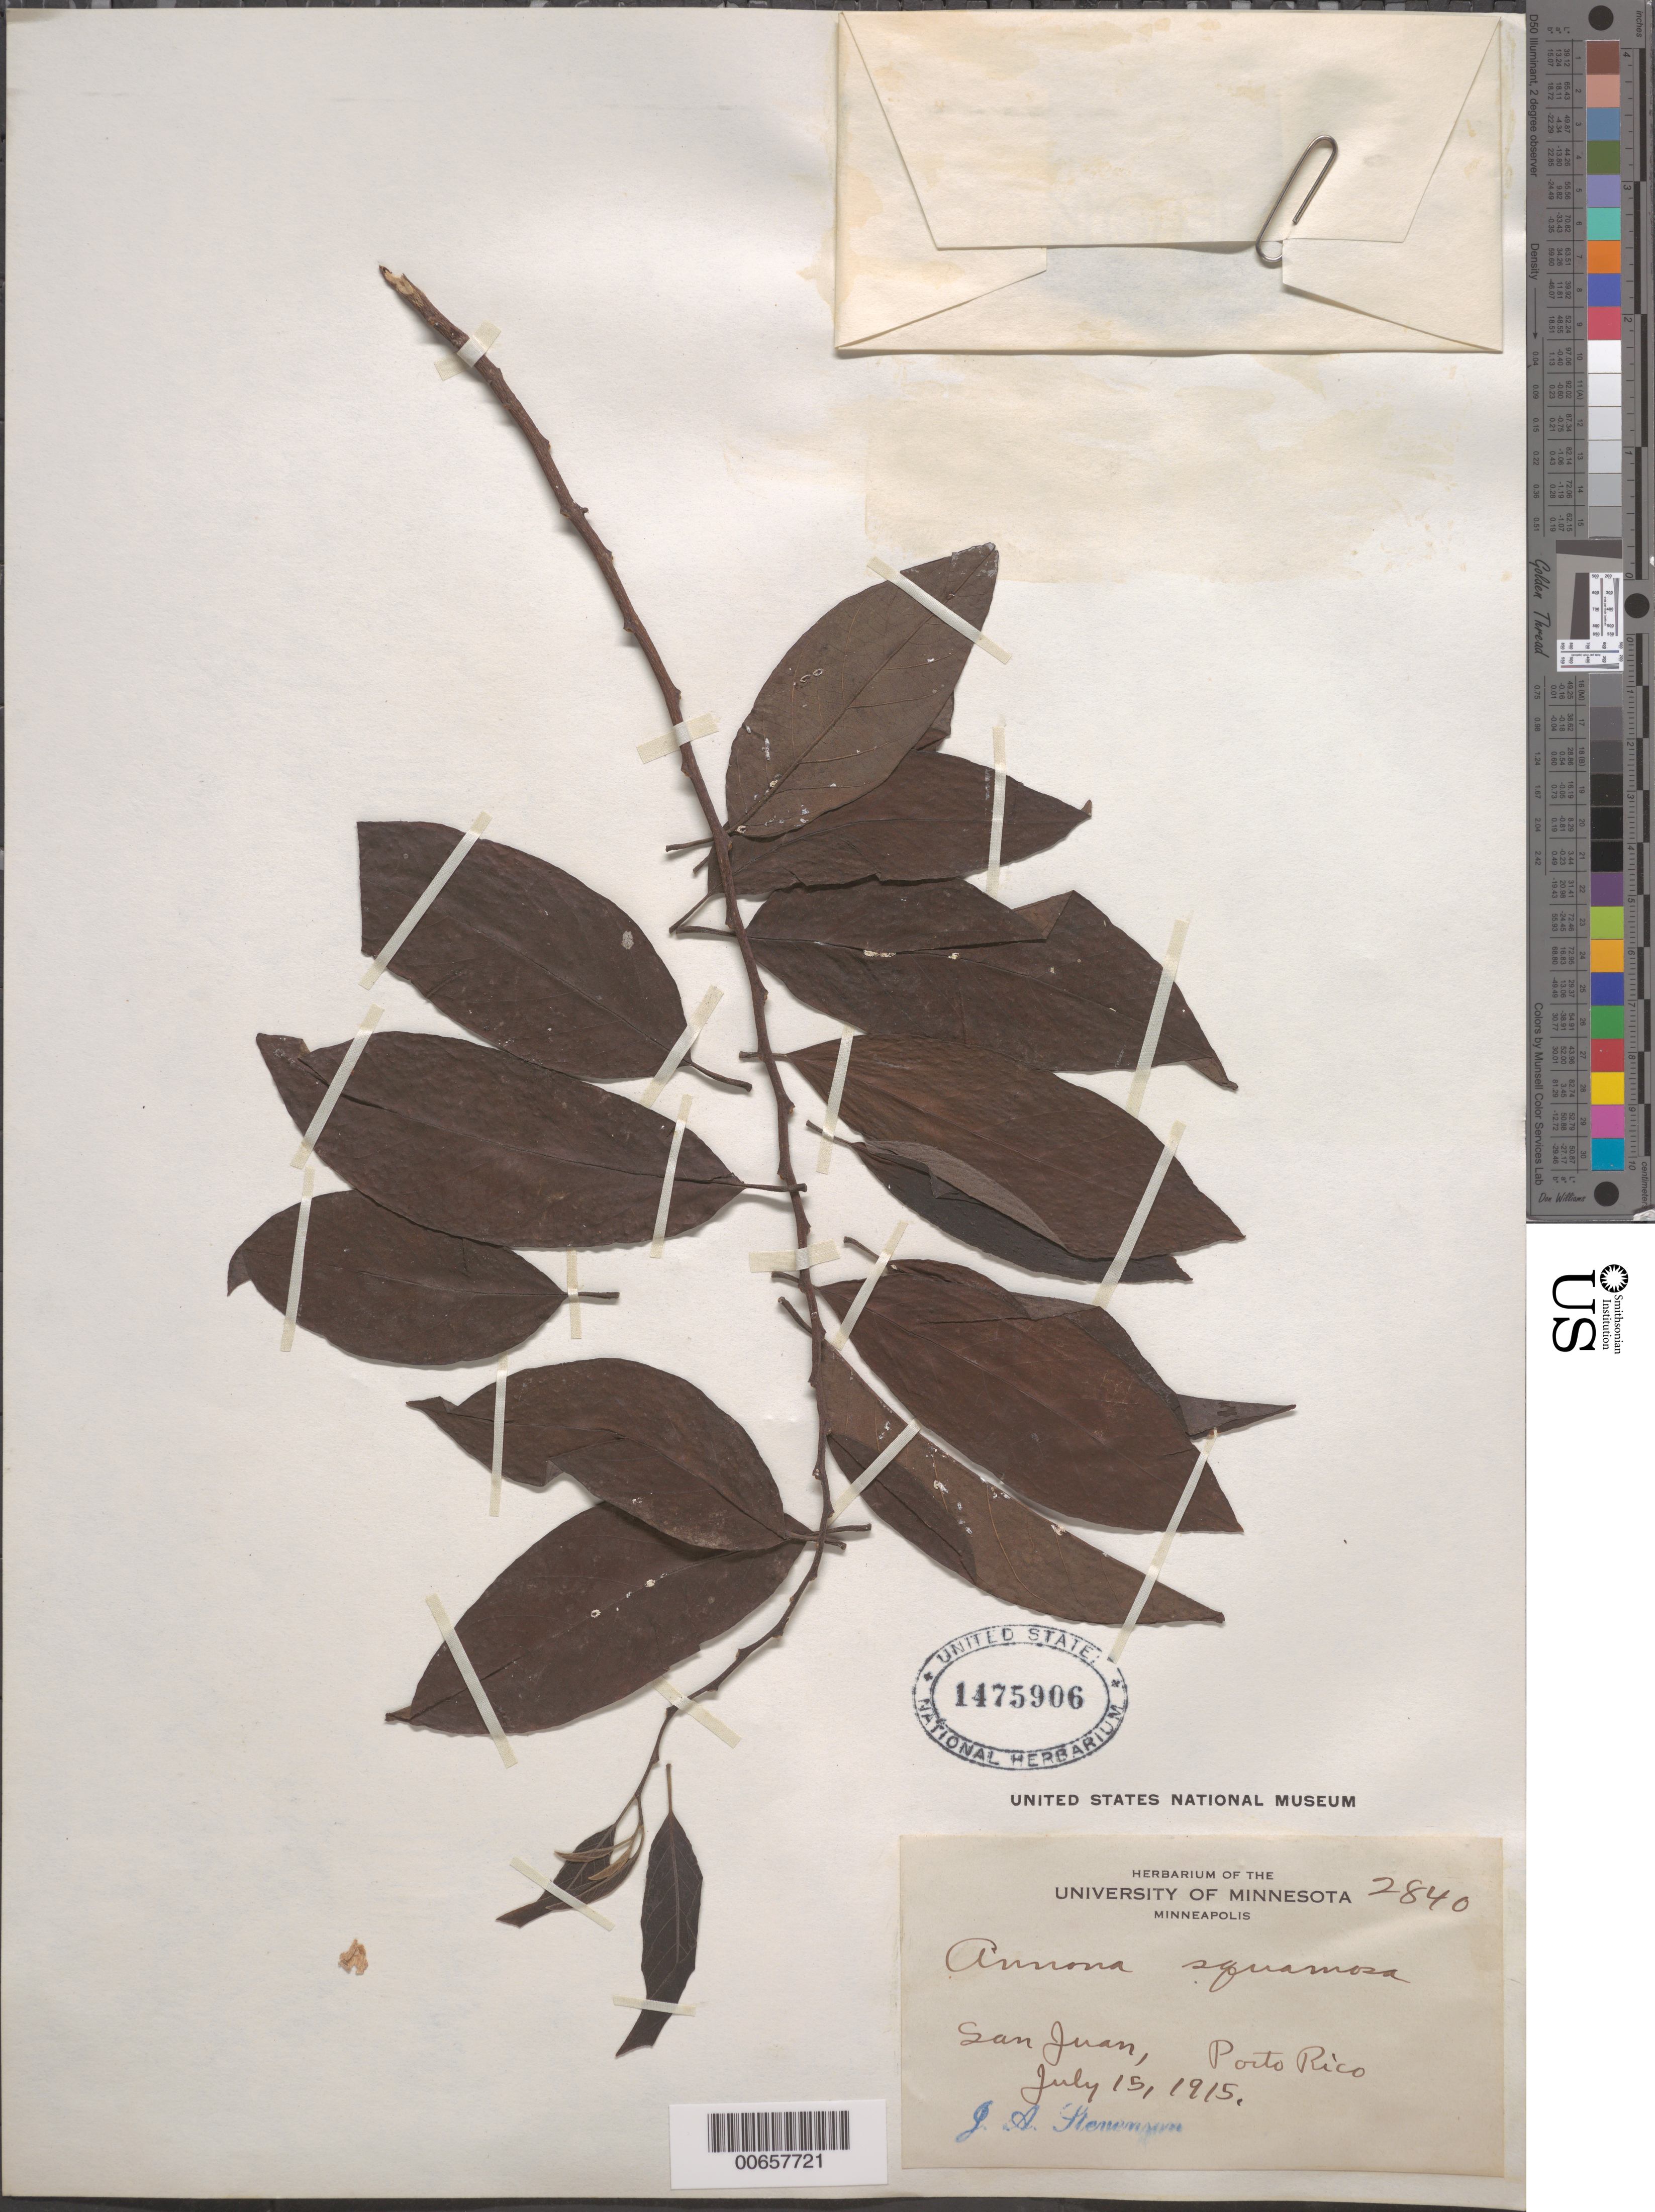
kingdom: Plantae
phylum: Tracheophyta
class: Magnoliopsida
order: Magnoliales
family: Annonaceae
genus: Annona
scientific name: Annona squamosa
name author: L.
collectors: J. Stevenson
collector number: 2840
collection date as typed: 15 Jul 1915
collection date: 1915-07-15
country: Puerto Rico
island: Greater Antilles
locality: San Juan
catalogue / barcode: US 1475906